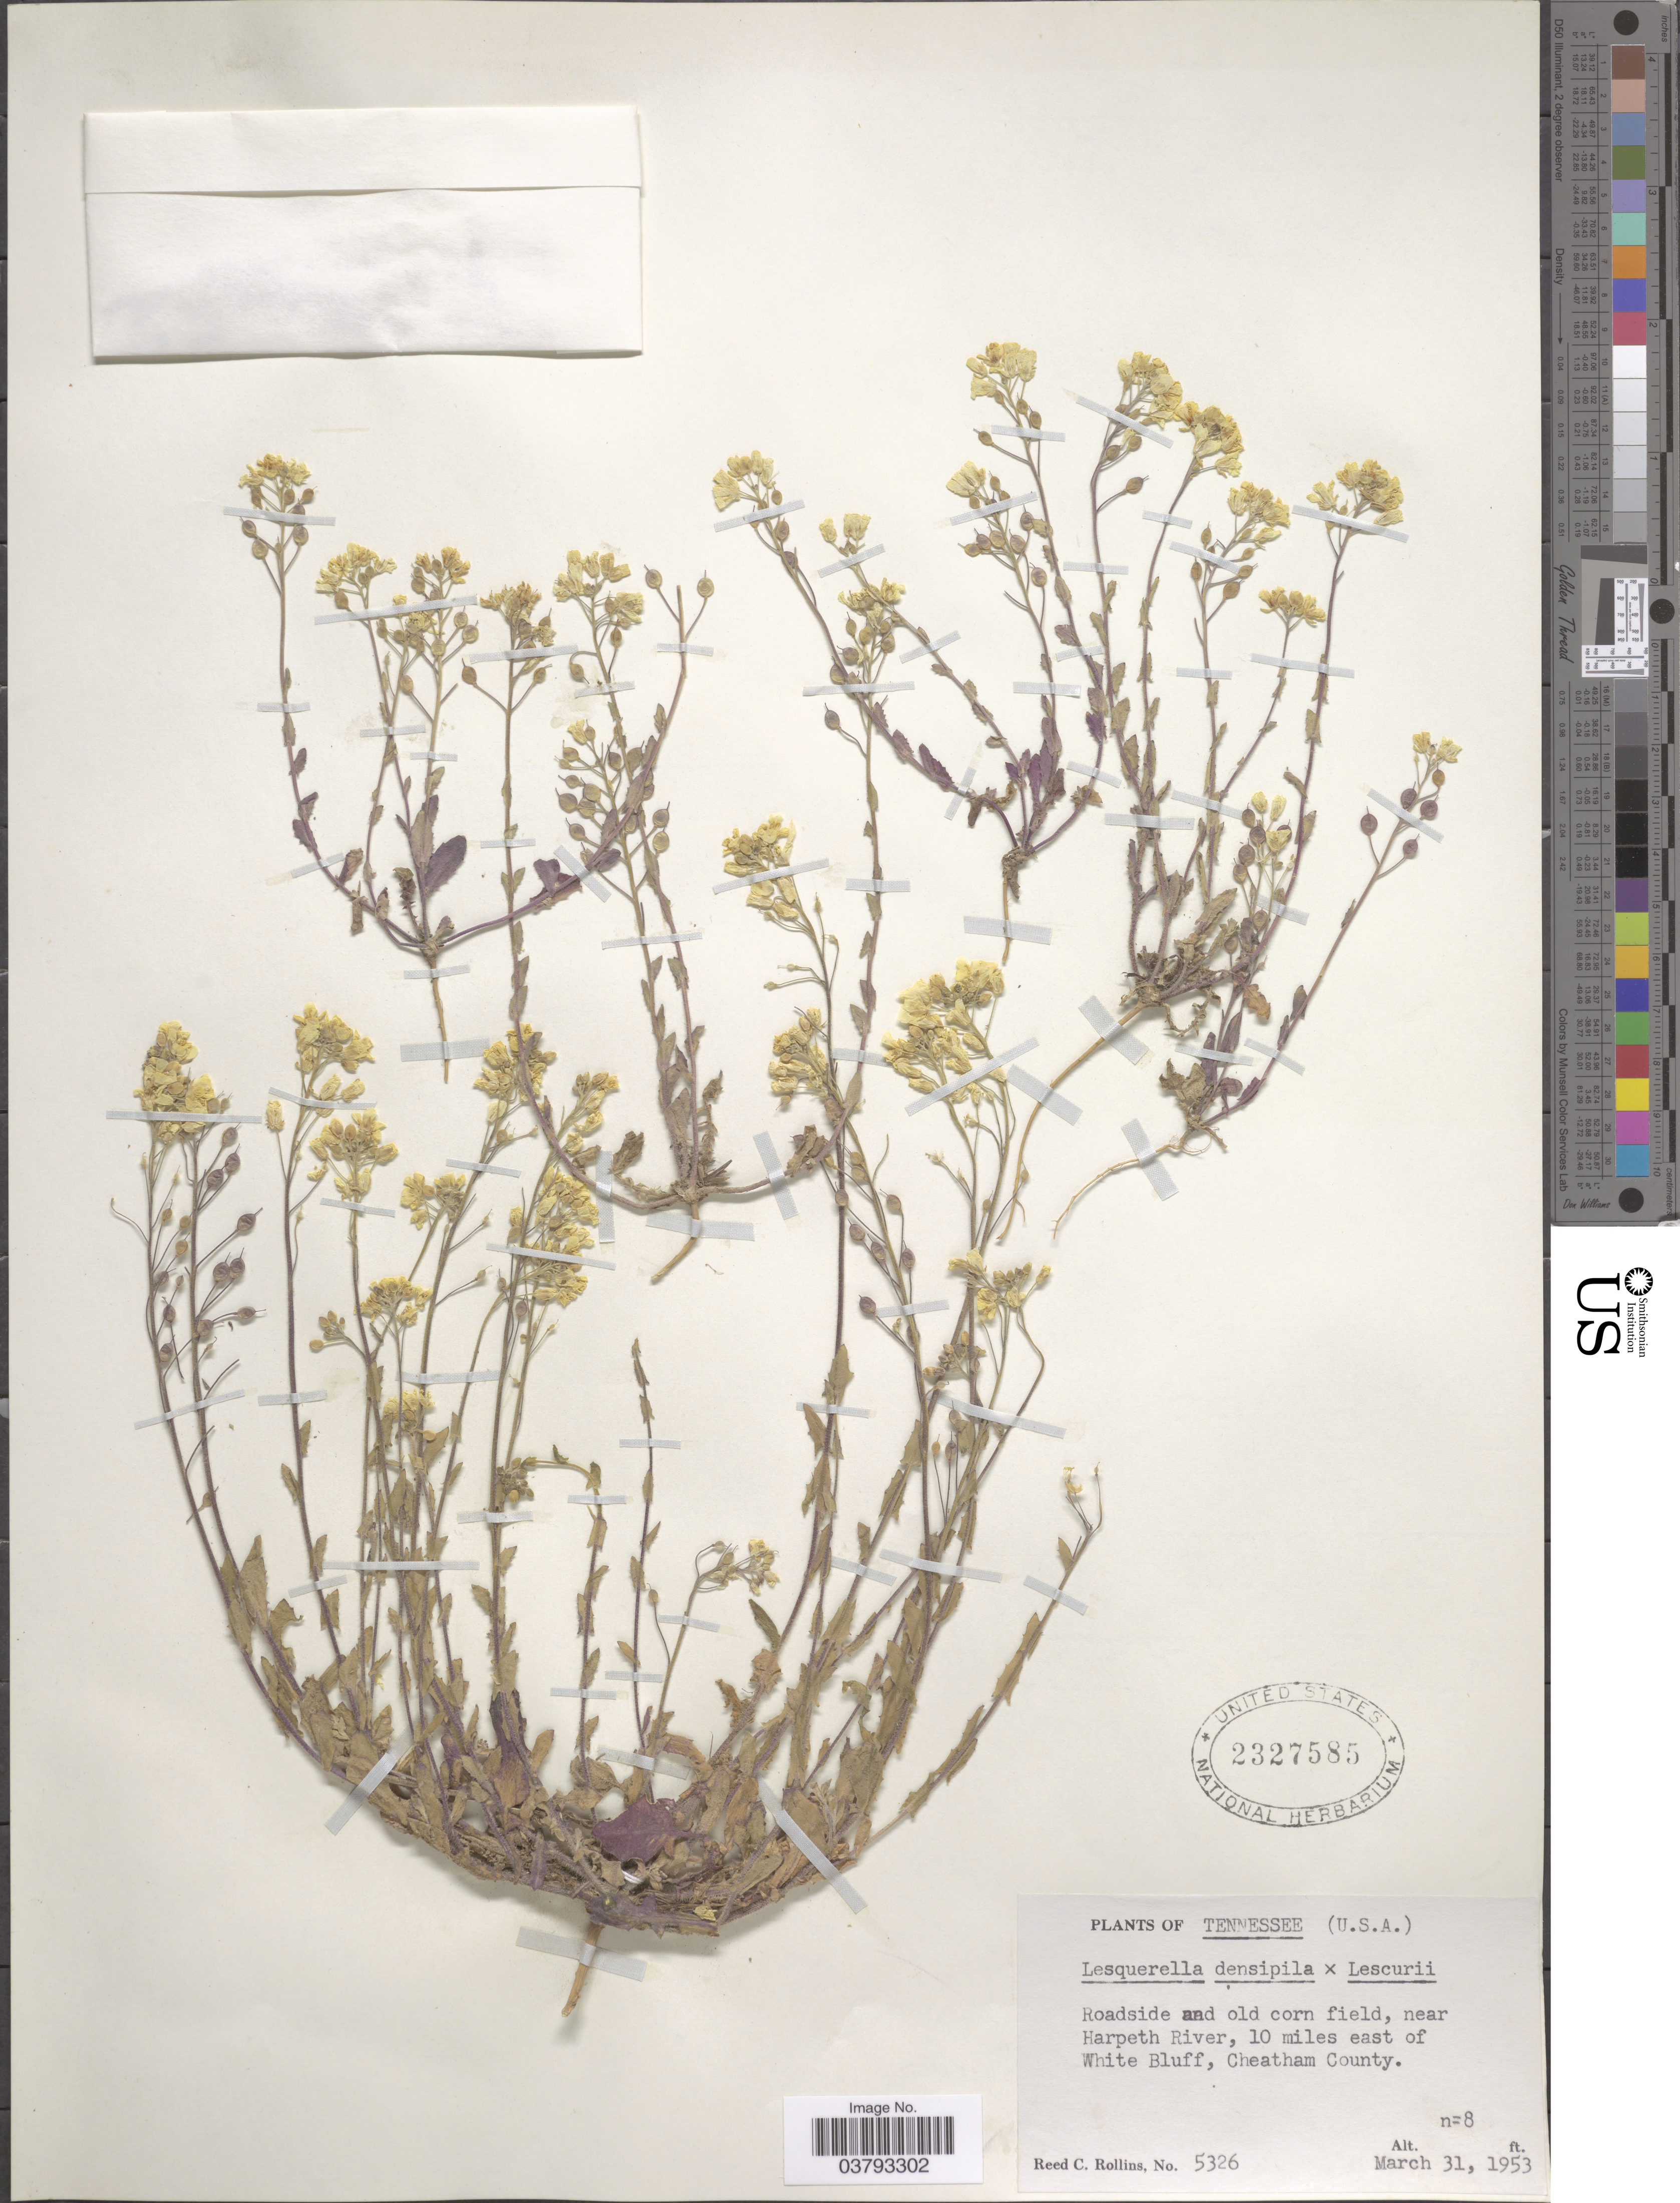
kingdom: Plantae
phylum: Tracheophyta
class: Magnoliopsida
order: Brassicales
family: Brassicaceae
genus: Lesquerella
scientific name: Lesquerella densipila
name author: Rollins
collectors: R. C. Rollins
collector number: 5326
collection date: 1953-03-31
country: United States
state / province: Tennessee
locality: Near Harpeth River, 10 miles east of White Bluff, Cheatham County.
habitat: roadside and old cornfield near river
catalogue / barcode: US 2327585